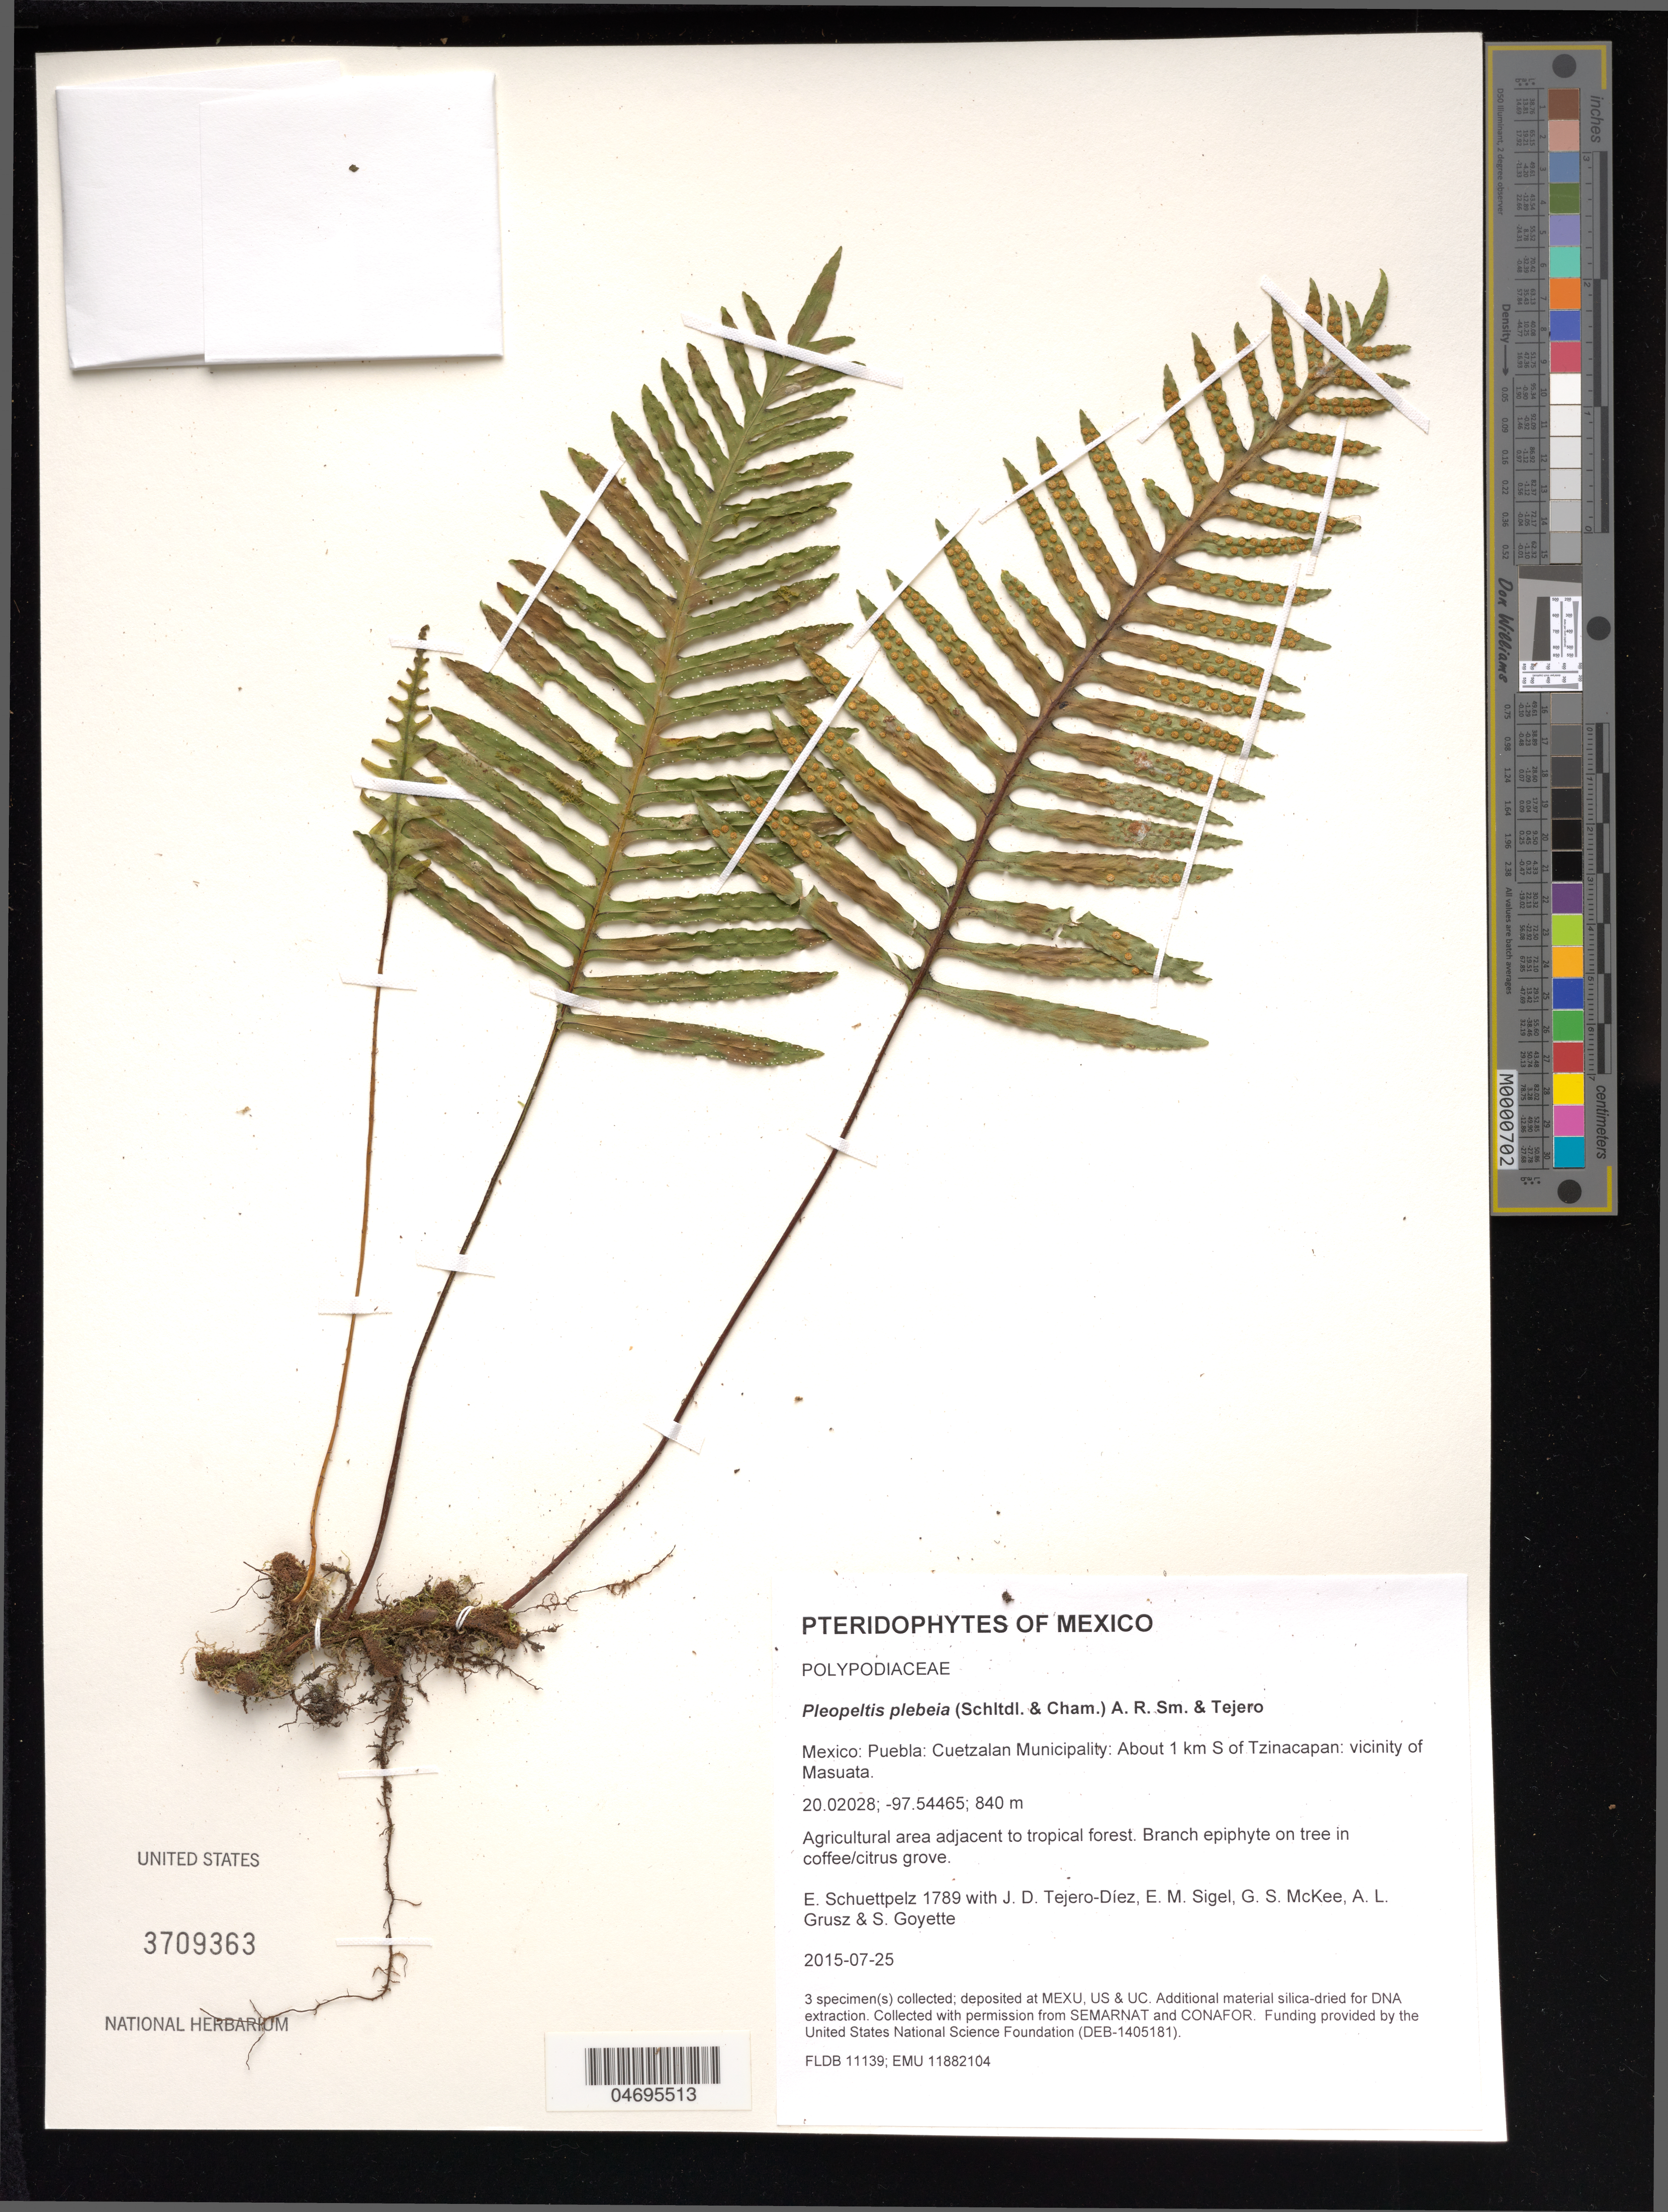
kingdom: Plantae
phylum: Tracheophyta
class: Polypodiopsida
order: Polypodiales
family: Polypodiaceae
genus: Pleopeltis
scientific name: Pleopeltis plebeia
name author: (Schltdl. ex Cham.) A.R. Sm. & Tejero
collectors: E. Schuettpelz, D. Tejero-Díez, E. M. Sigel, G. S. McKee & A. Grusz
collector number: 1789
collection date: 2015-07-25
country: Mexico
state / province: Puebla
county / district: Cuetzalan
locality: About 1 km S of Tzinacapan: vicinity of Masuata.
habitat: Agricultural area adjacent to tropical forest.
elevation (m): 840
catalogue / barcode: US 3709363